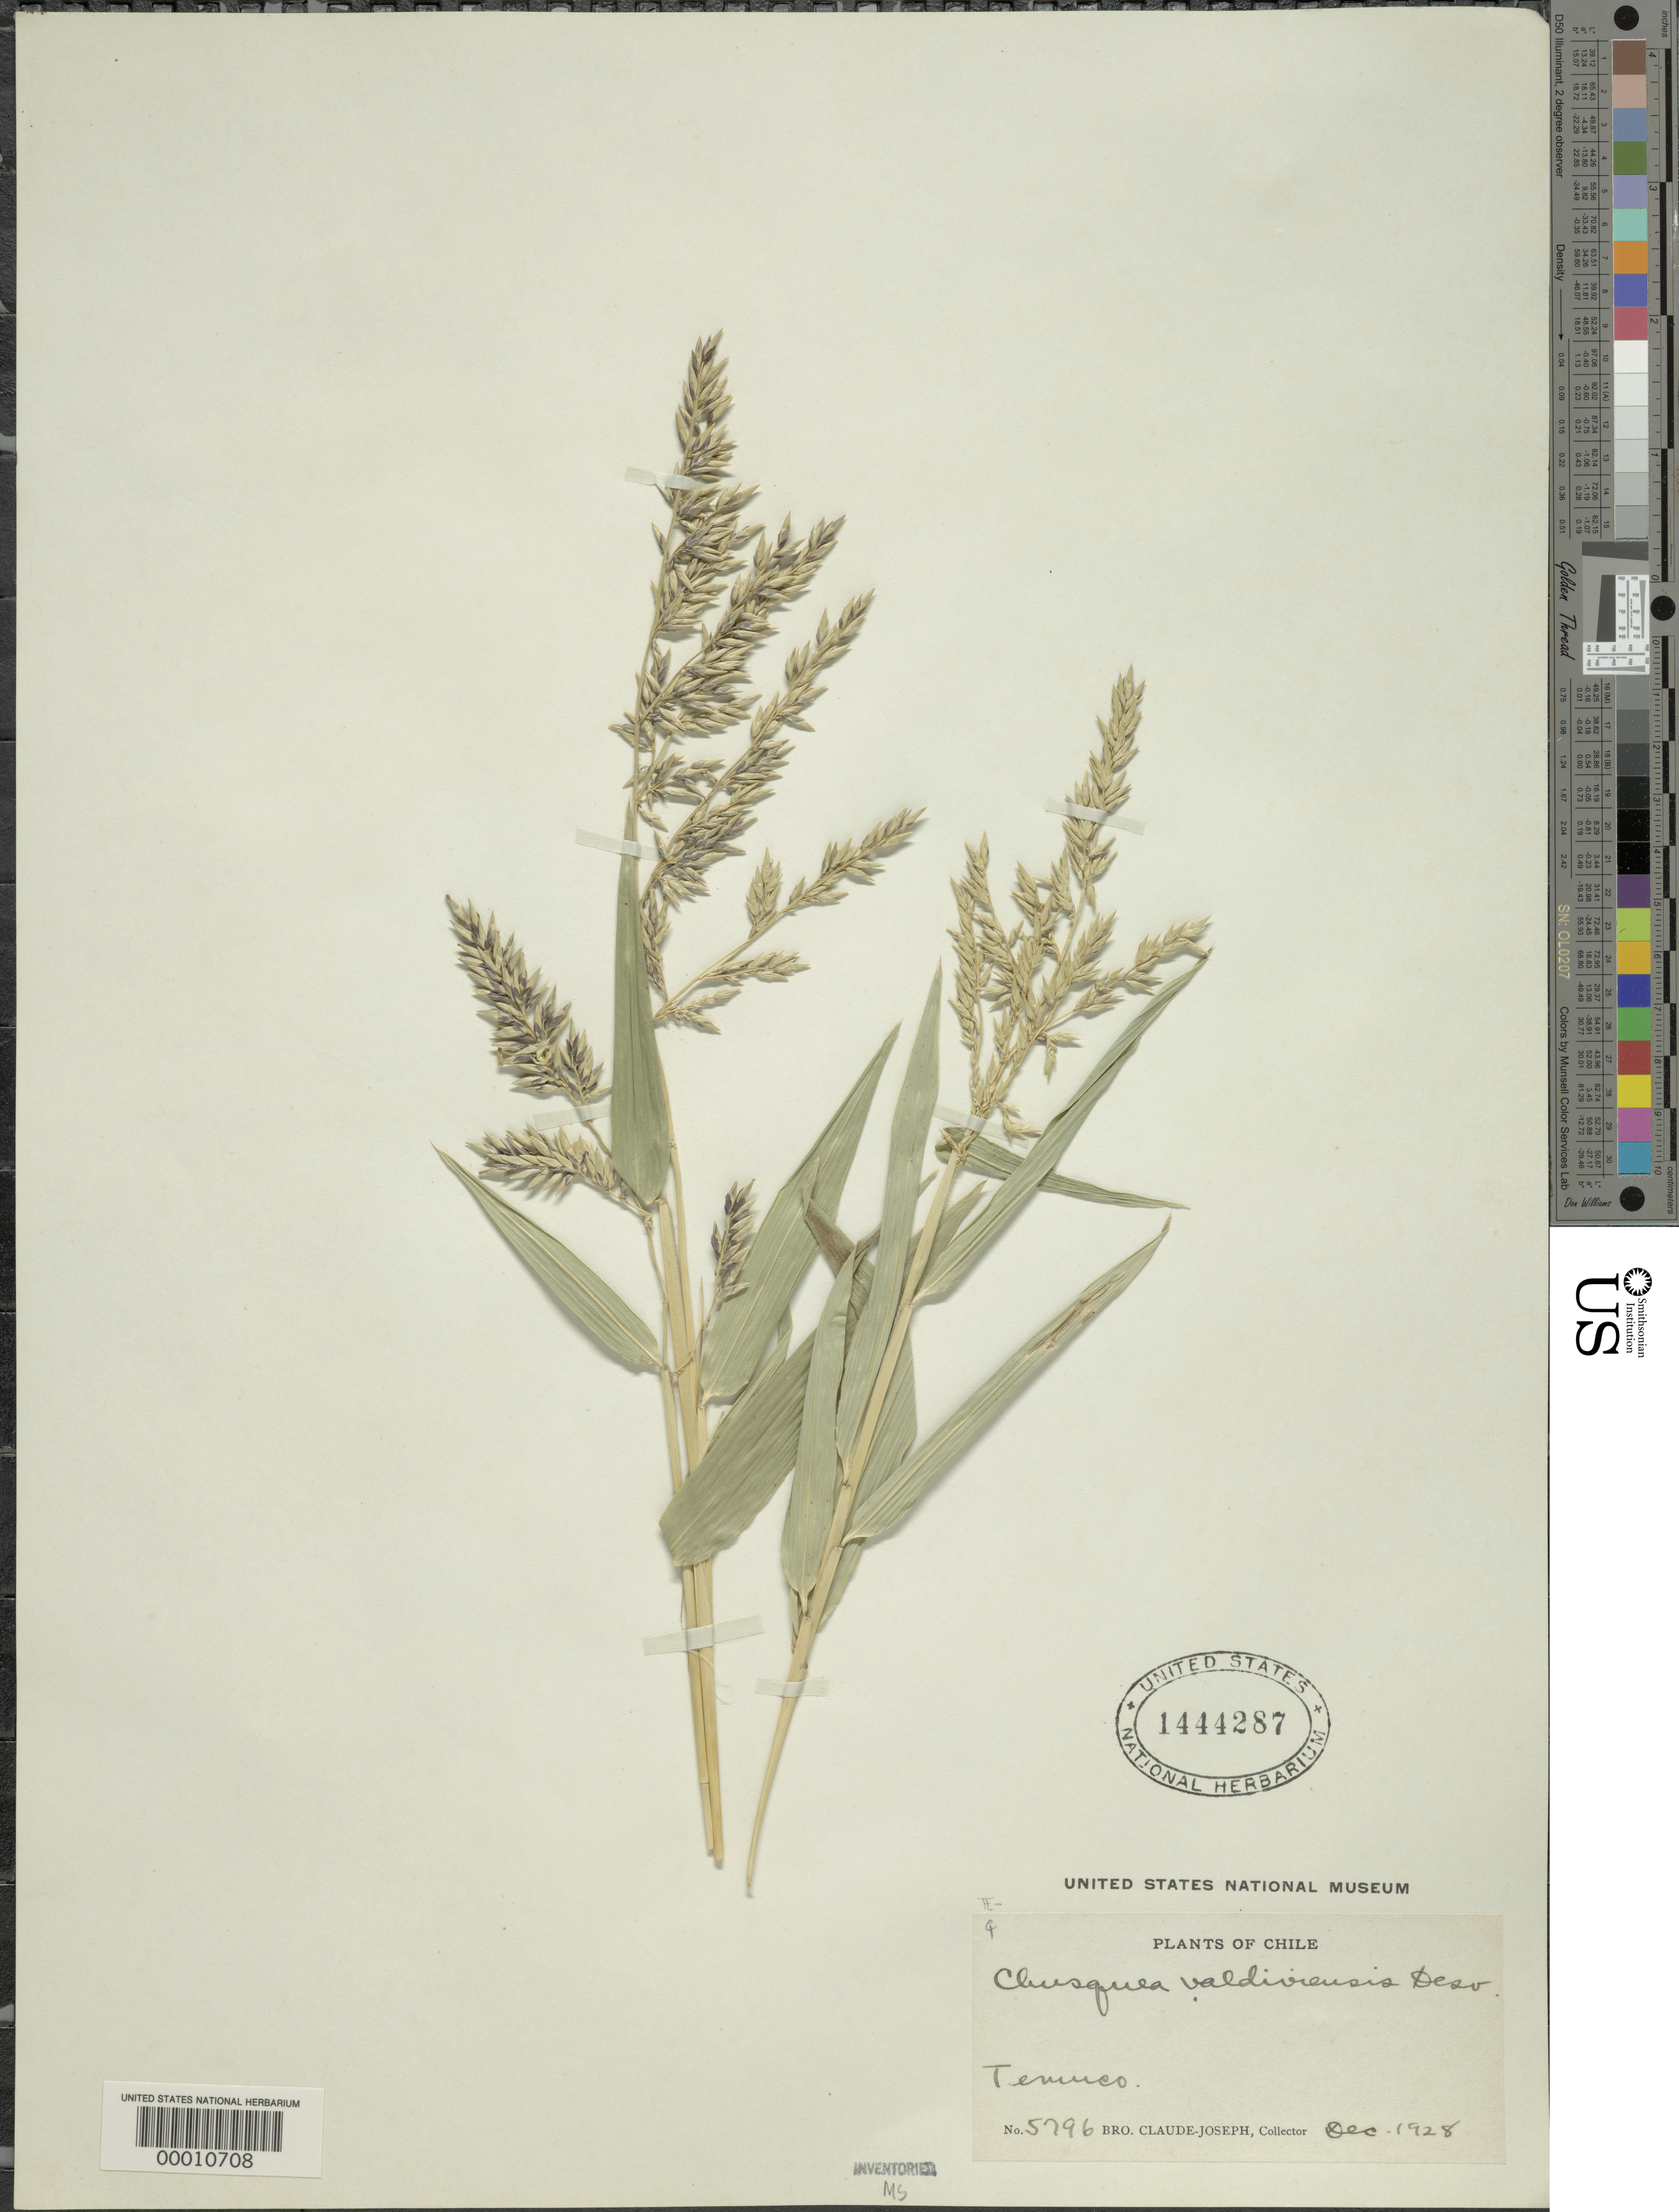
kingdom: Plantae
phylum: Tracheophyta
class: Liliopsida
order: Poales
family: Poaceae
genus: Chusquea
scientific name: Chusquea valdiviensis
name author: É. Desv. in Gay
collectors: Bro. Claude-Joseph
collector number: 5796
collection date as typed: Dec 1928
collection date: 1928-12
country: Chile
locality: Temuco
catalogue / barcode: US 1444287